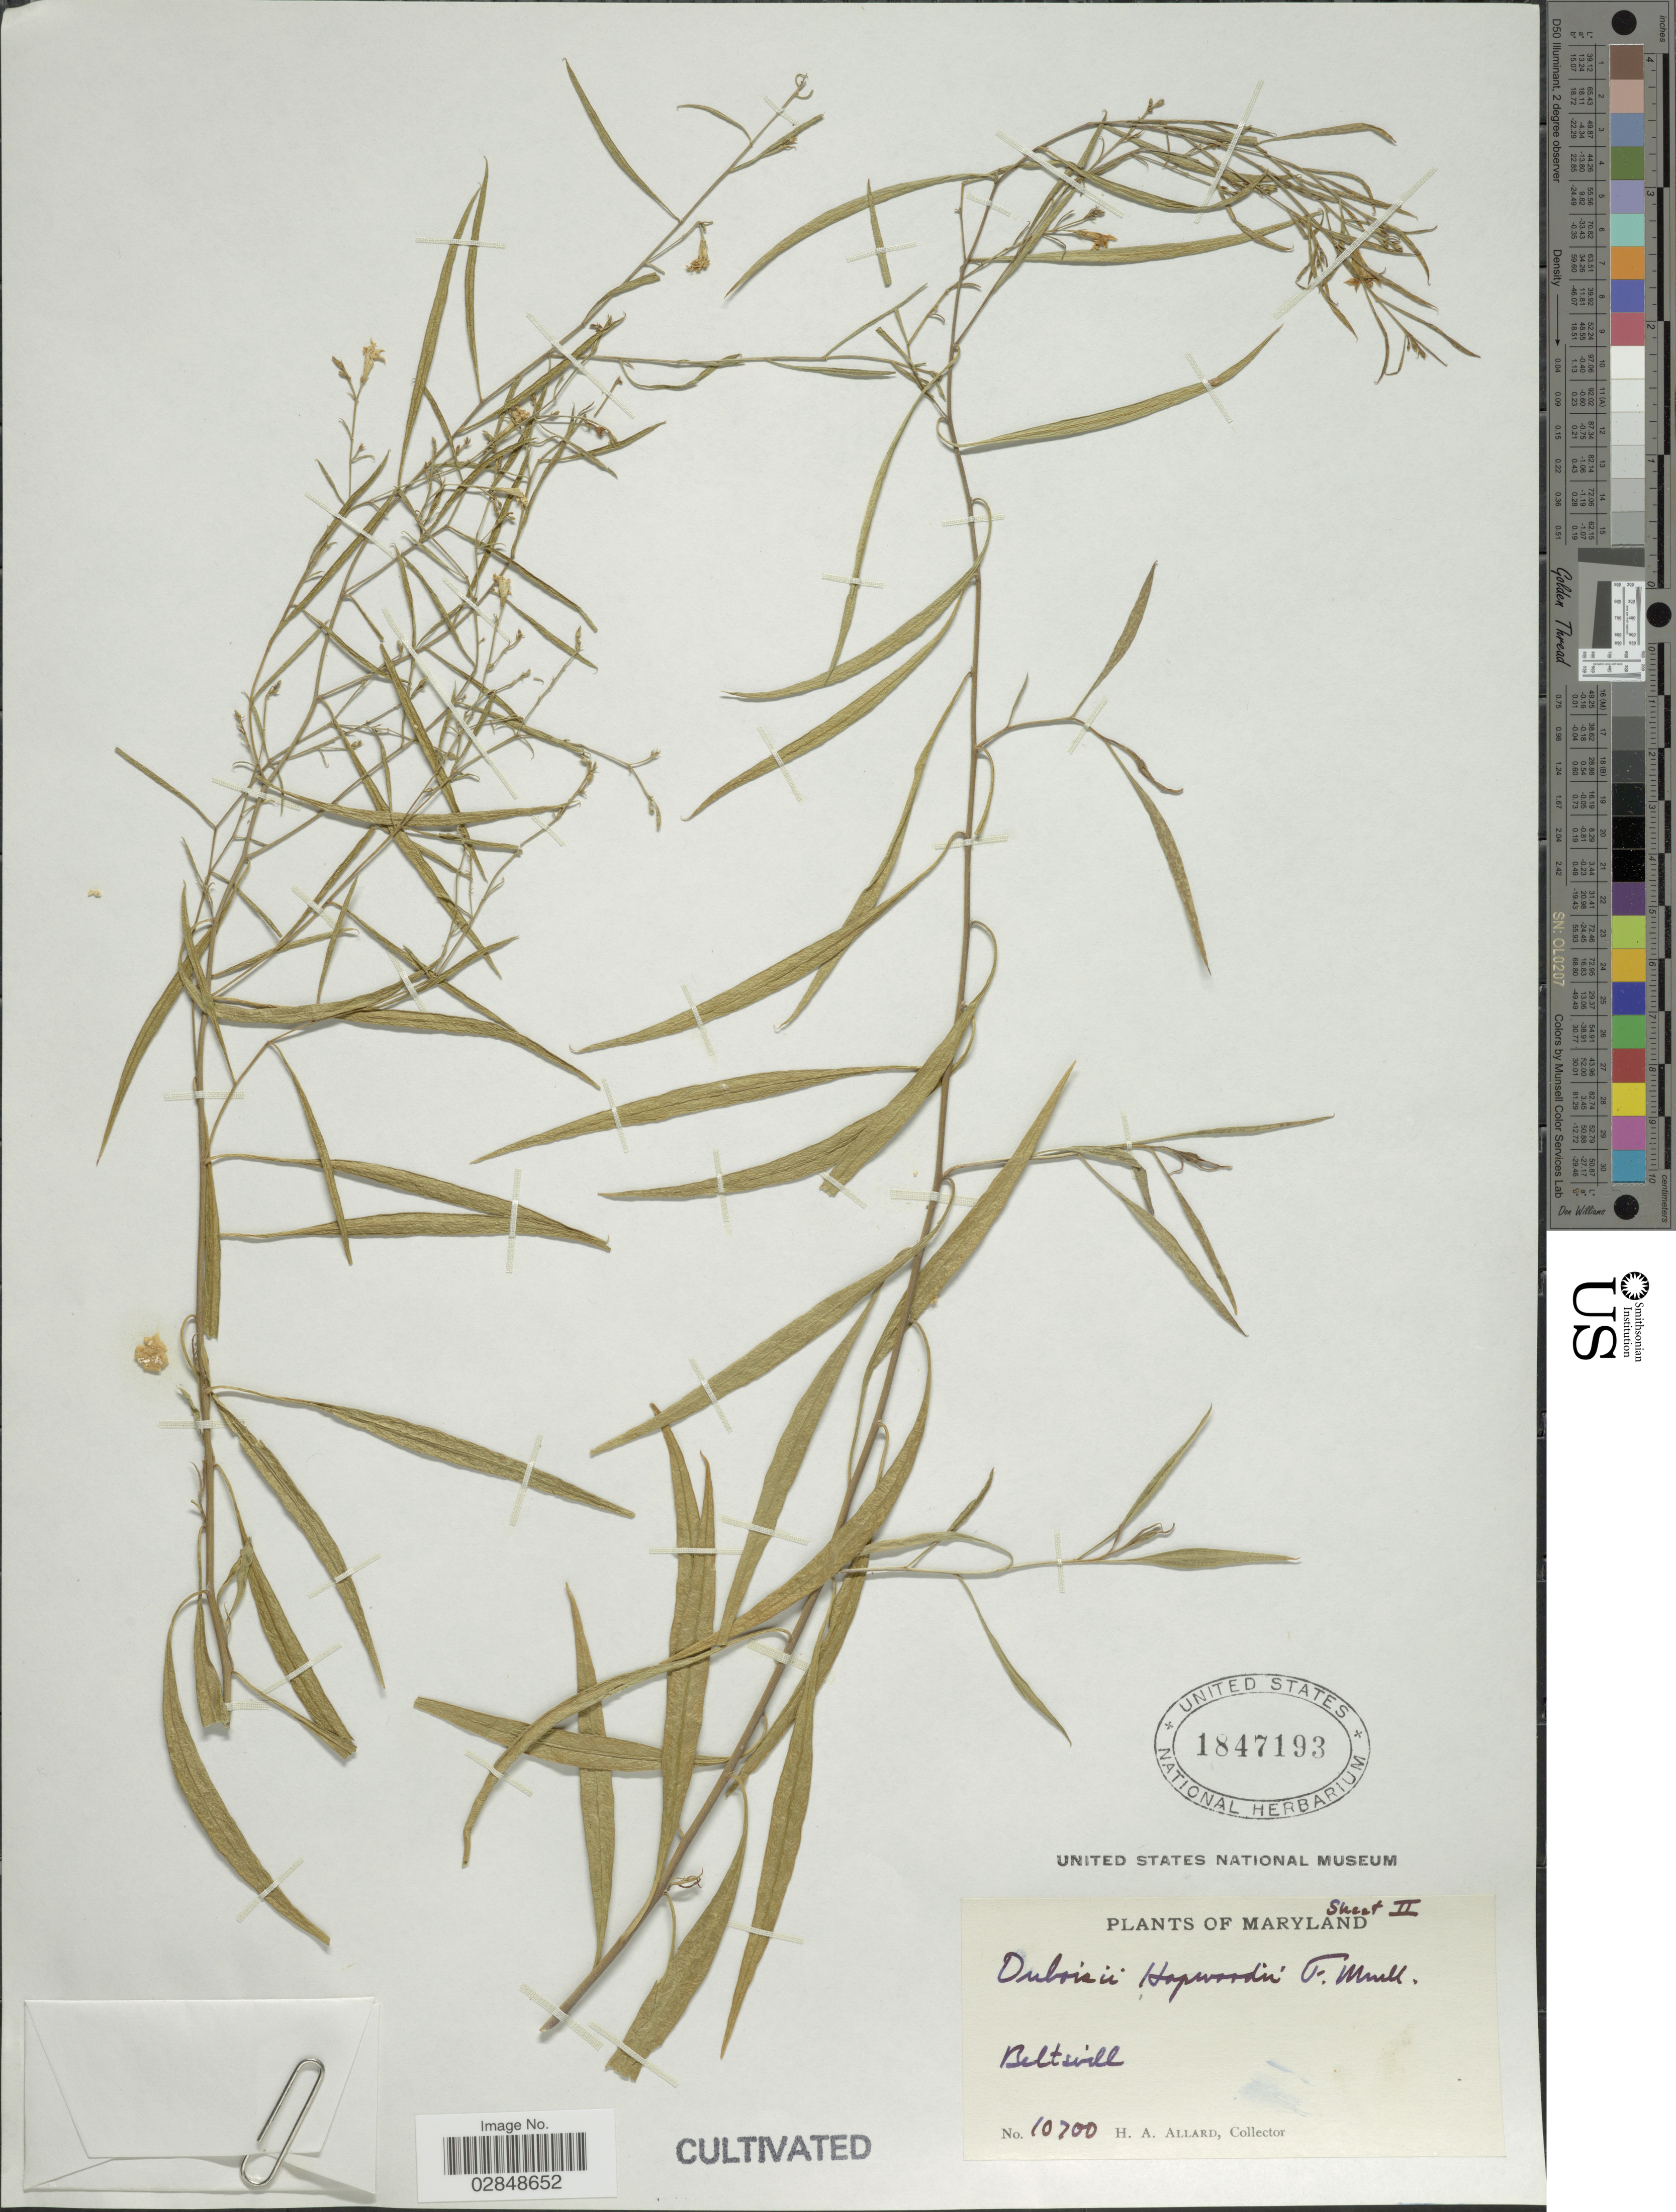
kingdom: Plantae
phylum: Tracheophyta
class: Magnoliopsida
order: Solanales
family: Solanaceae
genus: Duboisia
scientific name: Duboisia hopwoodii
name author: (F. Muell.) F. Muell.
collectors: H. A. Allard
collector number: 10700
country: United States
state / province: Maryland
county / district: Prince George's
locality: Beltsville.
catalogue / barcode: US 1847193